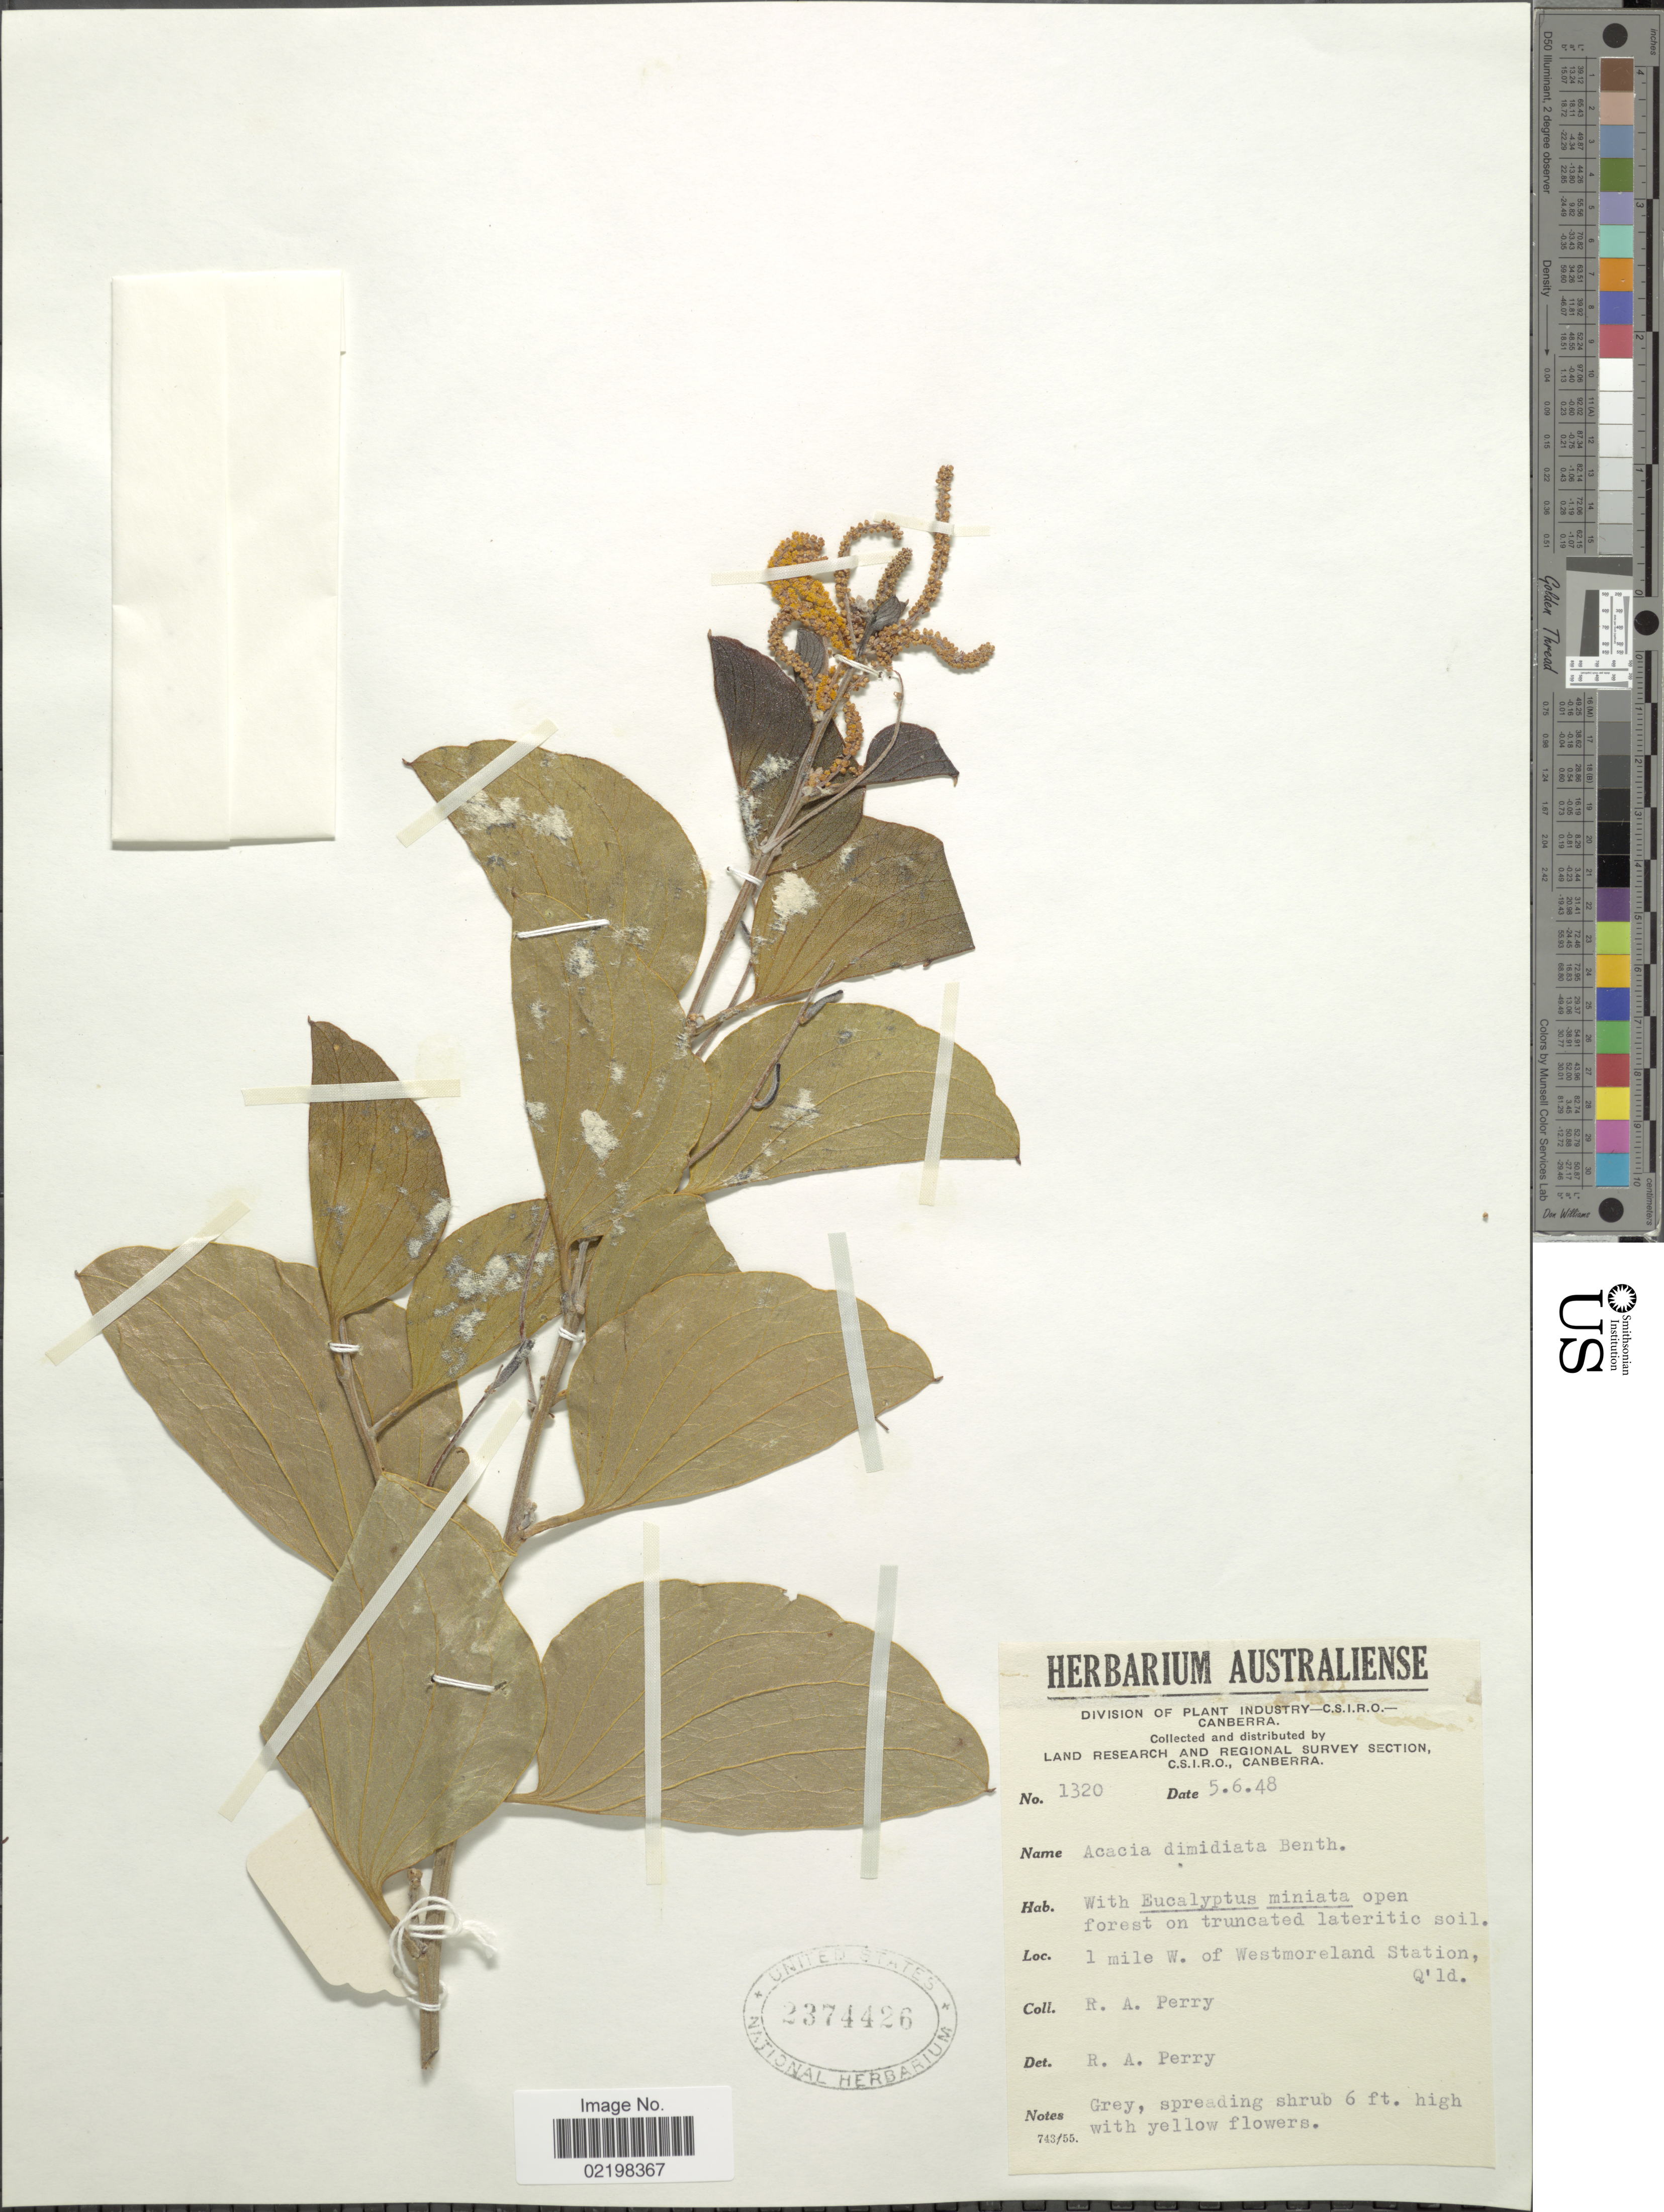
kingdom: Plantae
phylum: Tracheophyta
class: Magnoliopsida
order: Fabales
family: Fabaceae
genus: Acacia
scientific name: Acacia dimidiata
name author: Benth.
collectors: Perry, R. A.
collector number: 1320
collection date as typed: Transcribed d/m/y: 5/6/48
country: Australia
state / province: Queensland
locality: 1 miles W. of Westmoreland Station, Q'ld.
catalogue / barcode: US 2374426